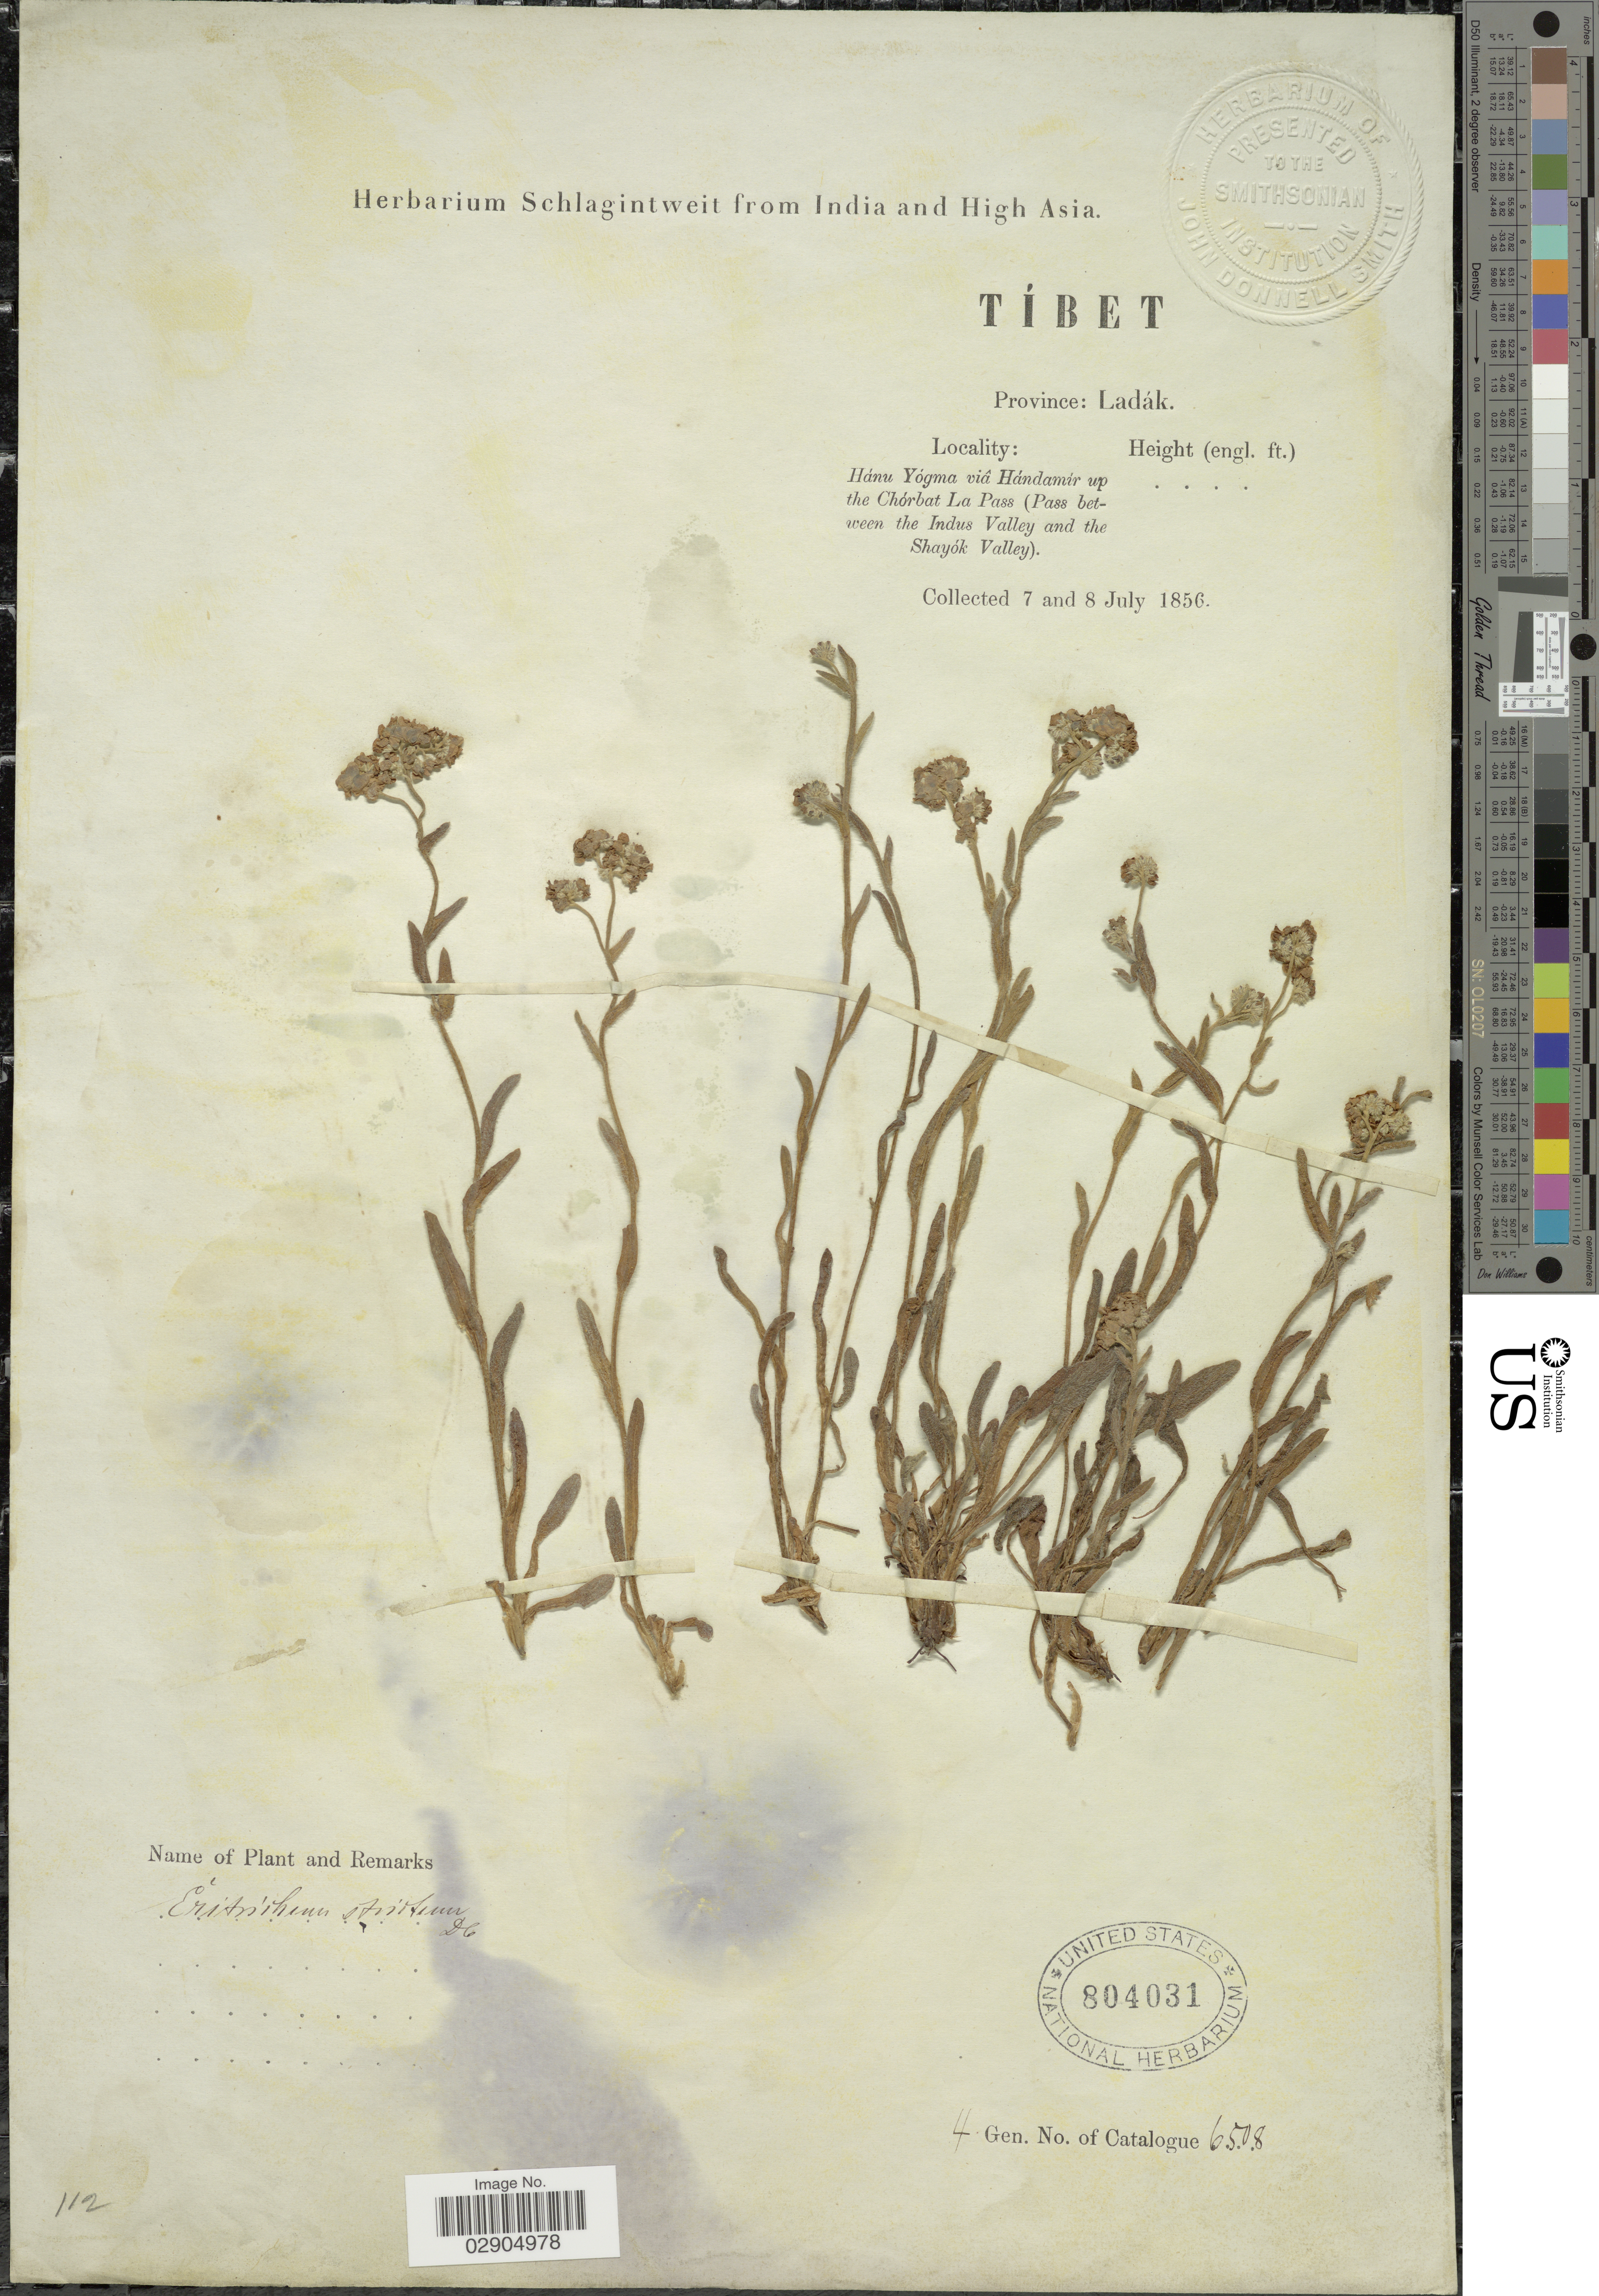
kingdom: Plantae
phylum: Tracheophyta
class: Magnoliopsida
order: Boraginales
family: Boraginaceae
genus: Eritrichium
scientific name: Eritrichium strictum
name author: Decne.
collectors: ex herb. Schlagintweit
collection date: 1856-07-07/1856-07-08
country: India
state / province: Ladakh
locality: Tibet. Ladák. Hánu Yógma viâ Hándamír up the Chórbat La Pass (Pass between the Indus Valley and the Shayók Valley).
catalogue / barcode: US 804031